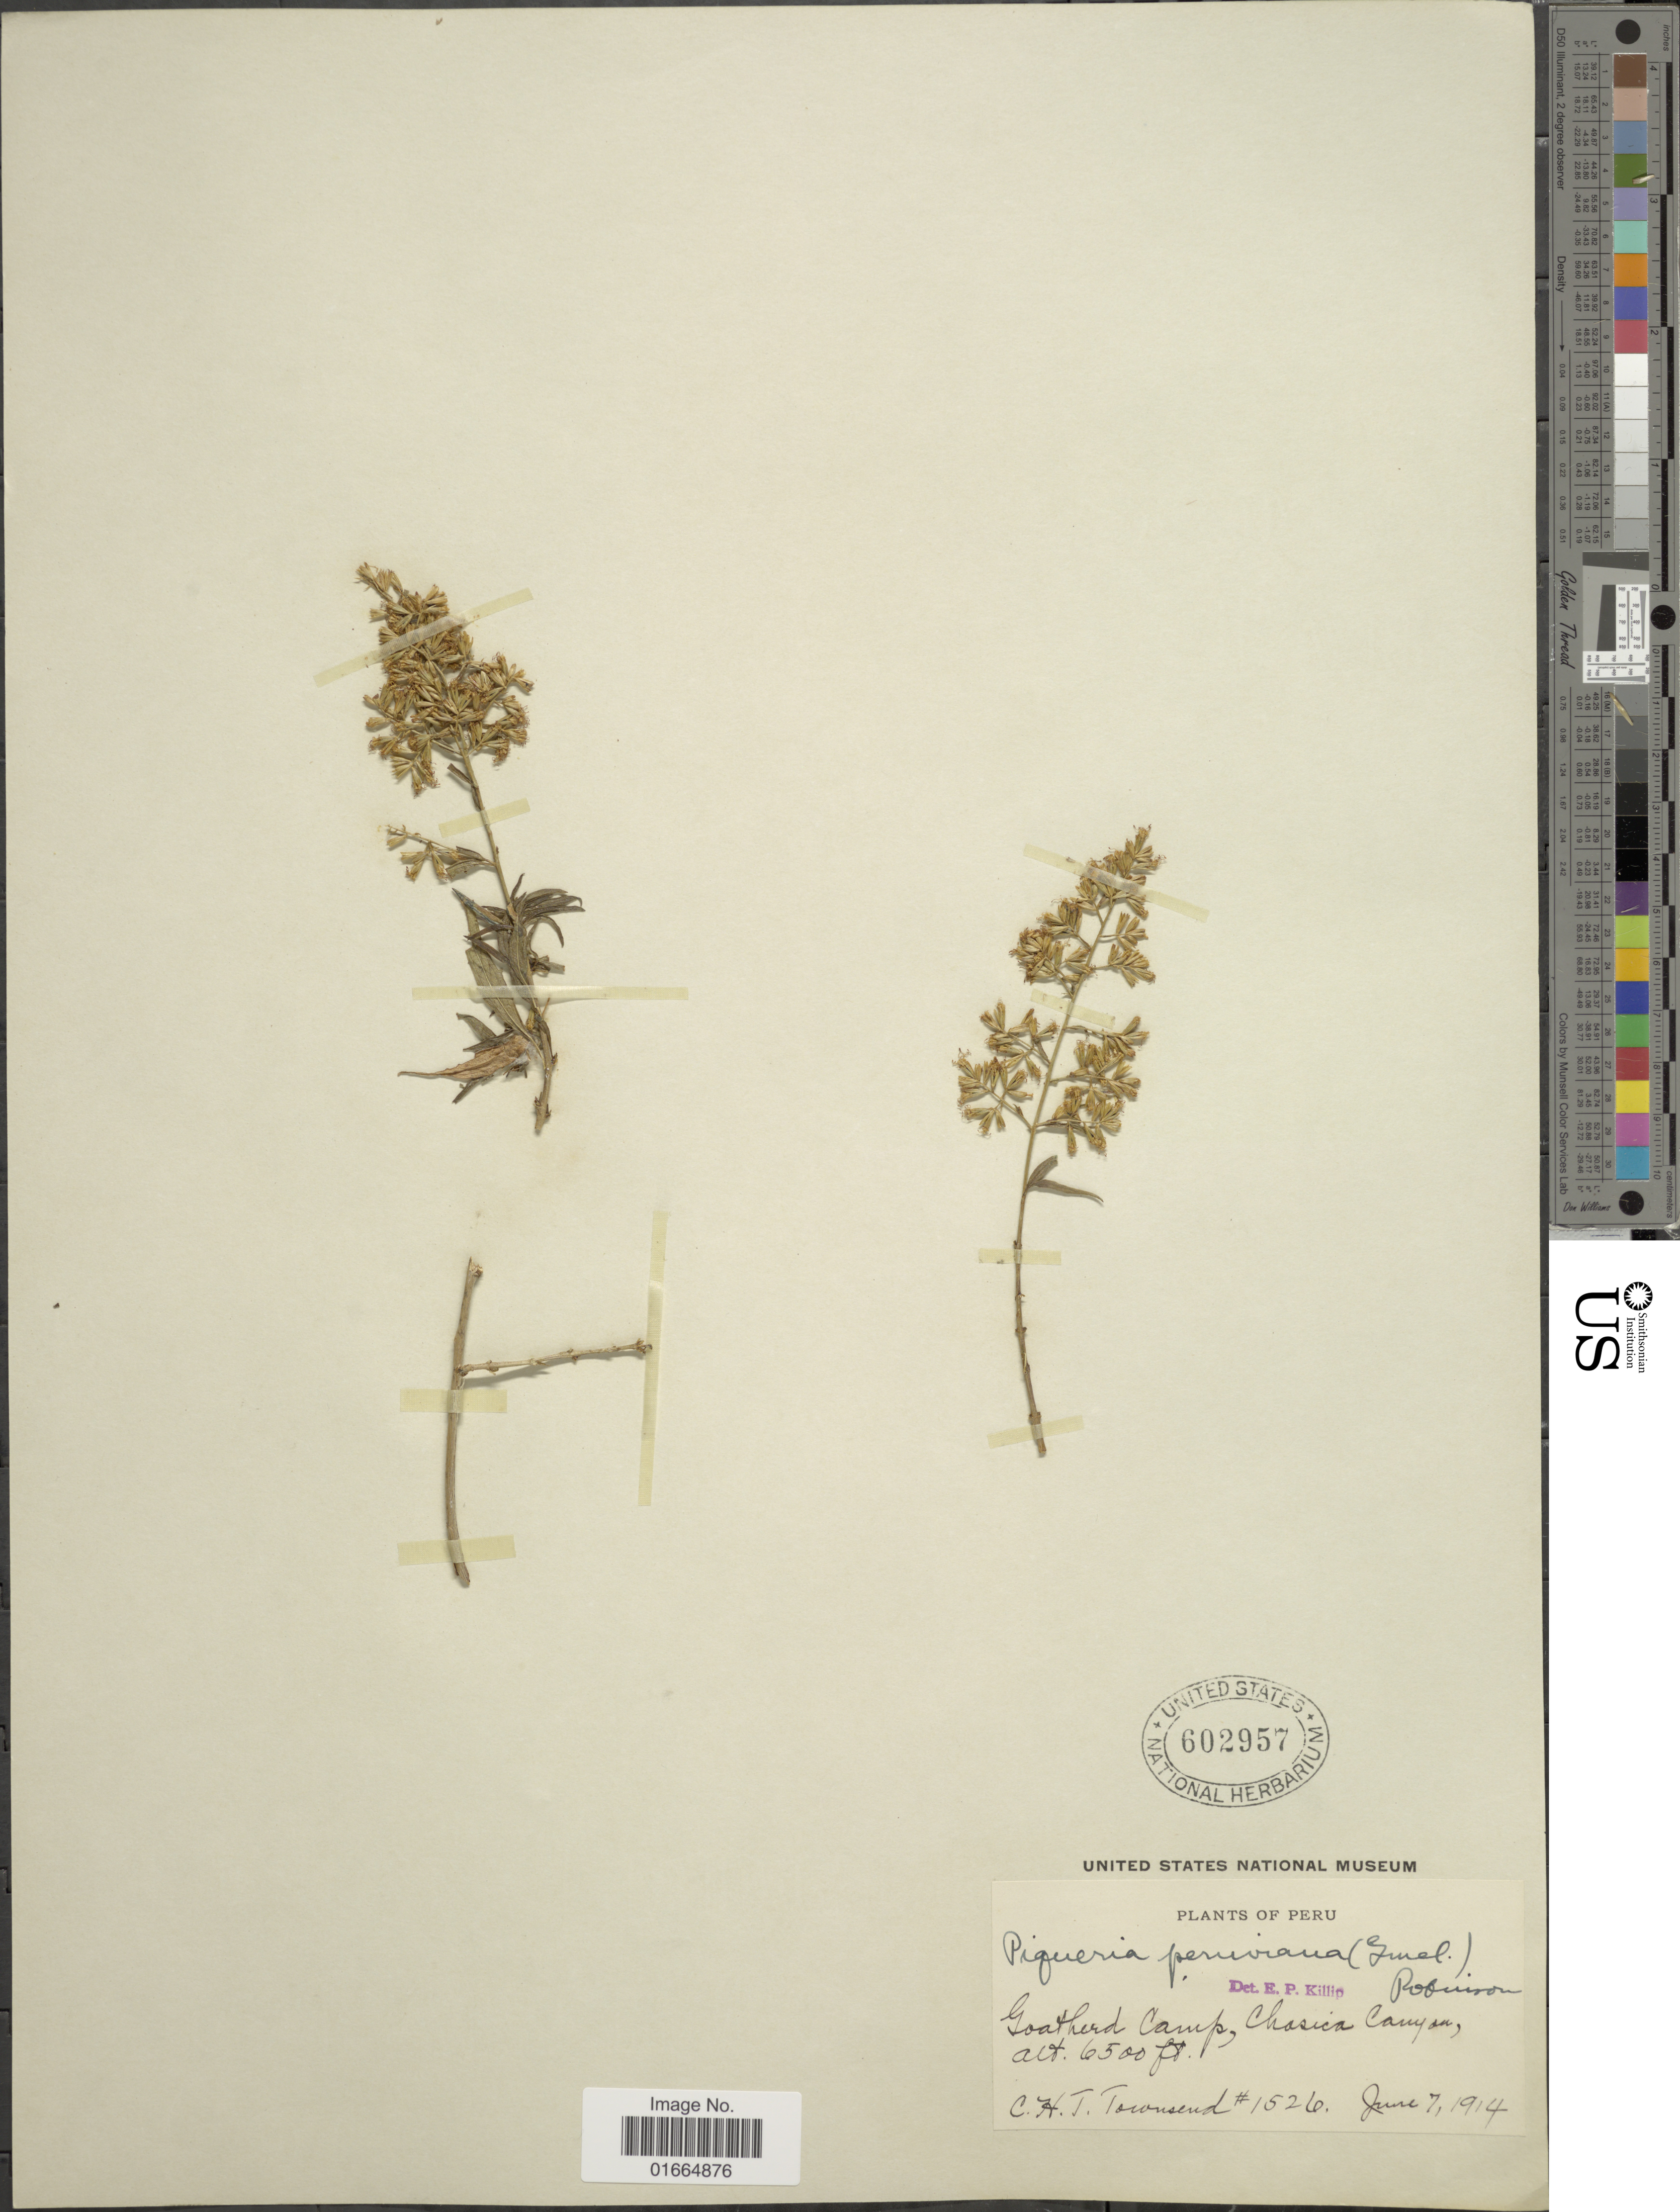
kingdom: Plantae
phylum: Tracheophyta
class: Magnoliopsida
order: Asterales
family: Asteraceae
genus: Ophryosporus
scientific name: Ophryosporus peruvianus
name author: (J.F. Gmel.) R.M. King & H. Rob.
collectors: C. H. T. Townsend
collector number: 1526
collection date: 1914-06-07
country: Peru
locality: Goatherd Camp, Chasica Canyon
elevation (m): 1981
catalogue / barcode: US 602957